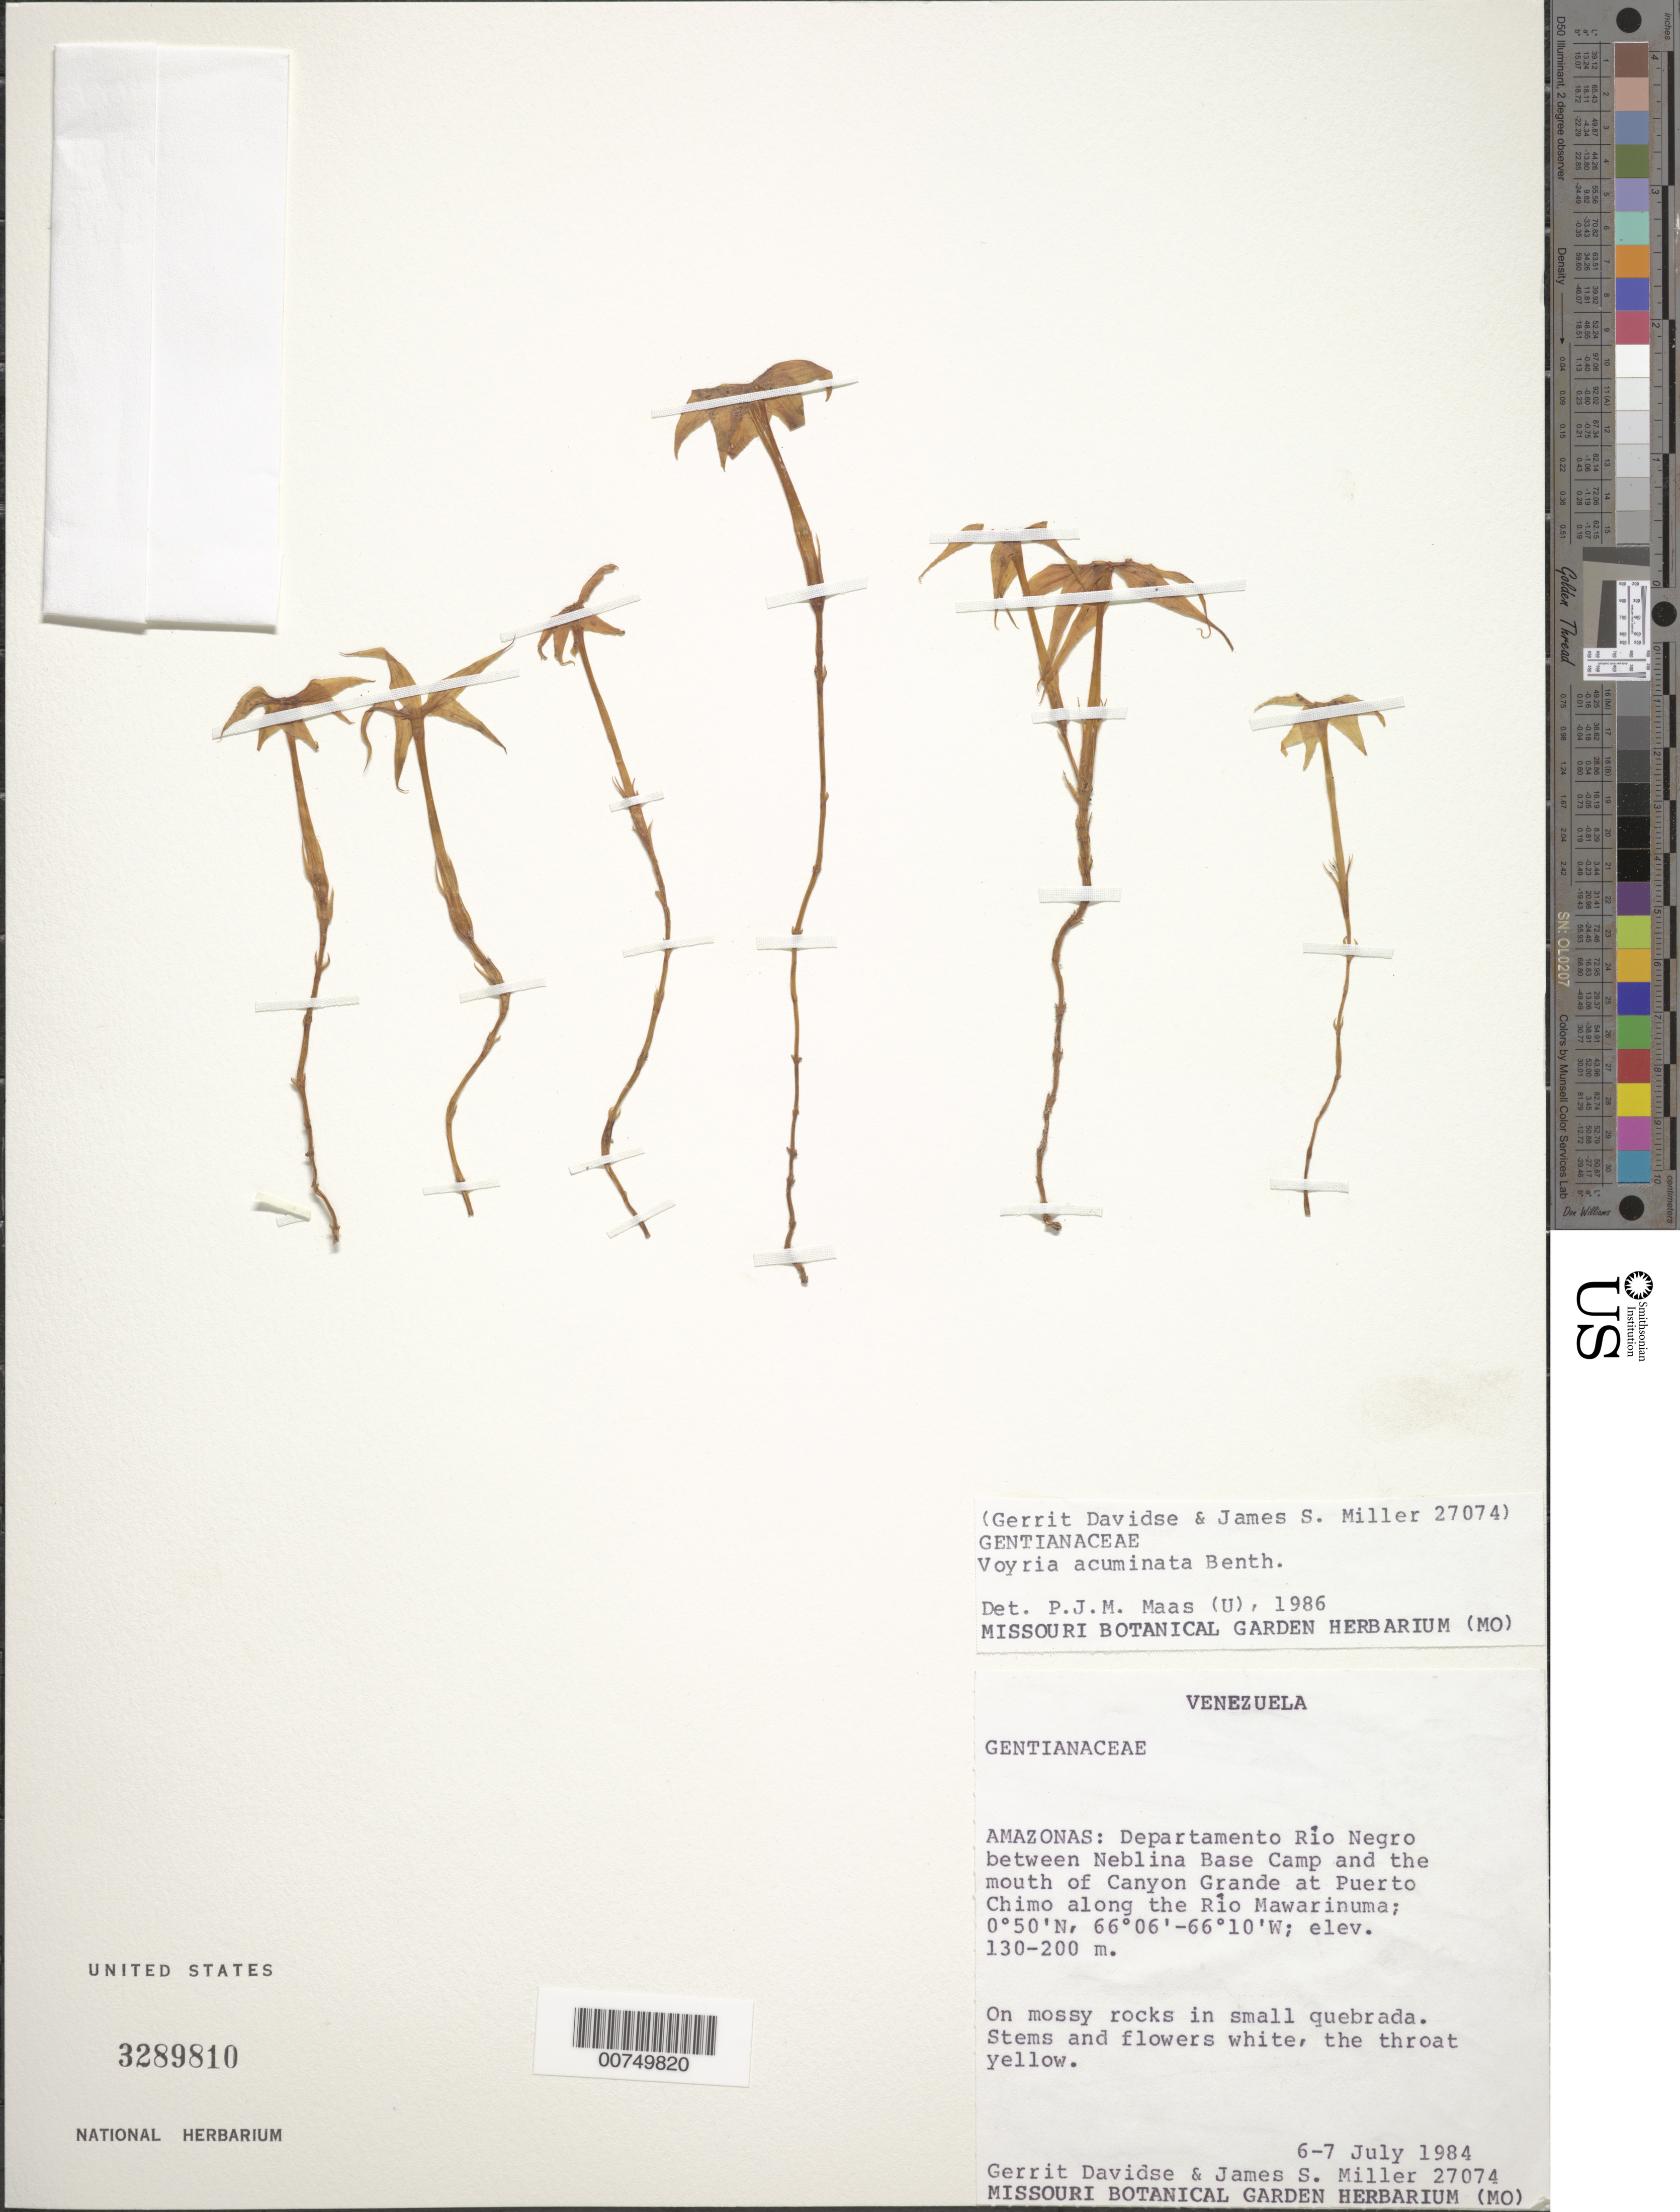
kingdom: Plantae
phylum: Tracheophyta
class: Magnoliopsida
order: Gentianales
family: Gentianaceae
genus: Voyria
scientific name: Voyria acuminata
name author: Benth.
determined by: Maas, Paul J. M.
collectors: G. Davidse & J. S. Miller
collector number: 27074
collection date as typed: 6-Jul-84 to 7-Jul-84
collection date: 1984-07-06/1984-07-07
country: Venezuela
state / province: Amazonas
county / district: Río Negro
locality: Neblina Base Camp to mouth of Canyon Grande, along Río Mawarinuma, just E of Puerto Chimo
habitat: On mossy rocks in small quebrada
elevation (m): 130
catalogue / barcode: US 3289810